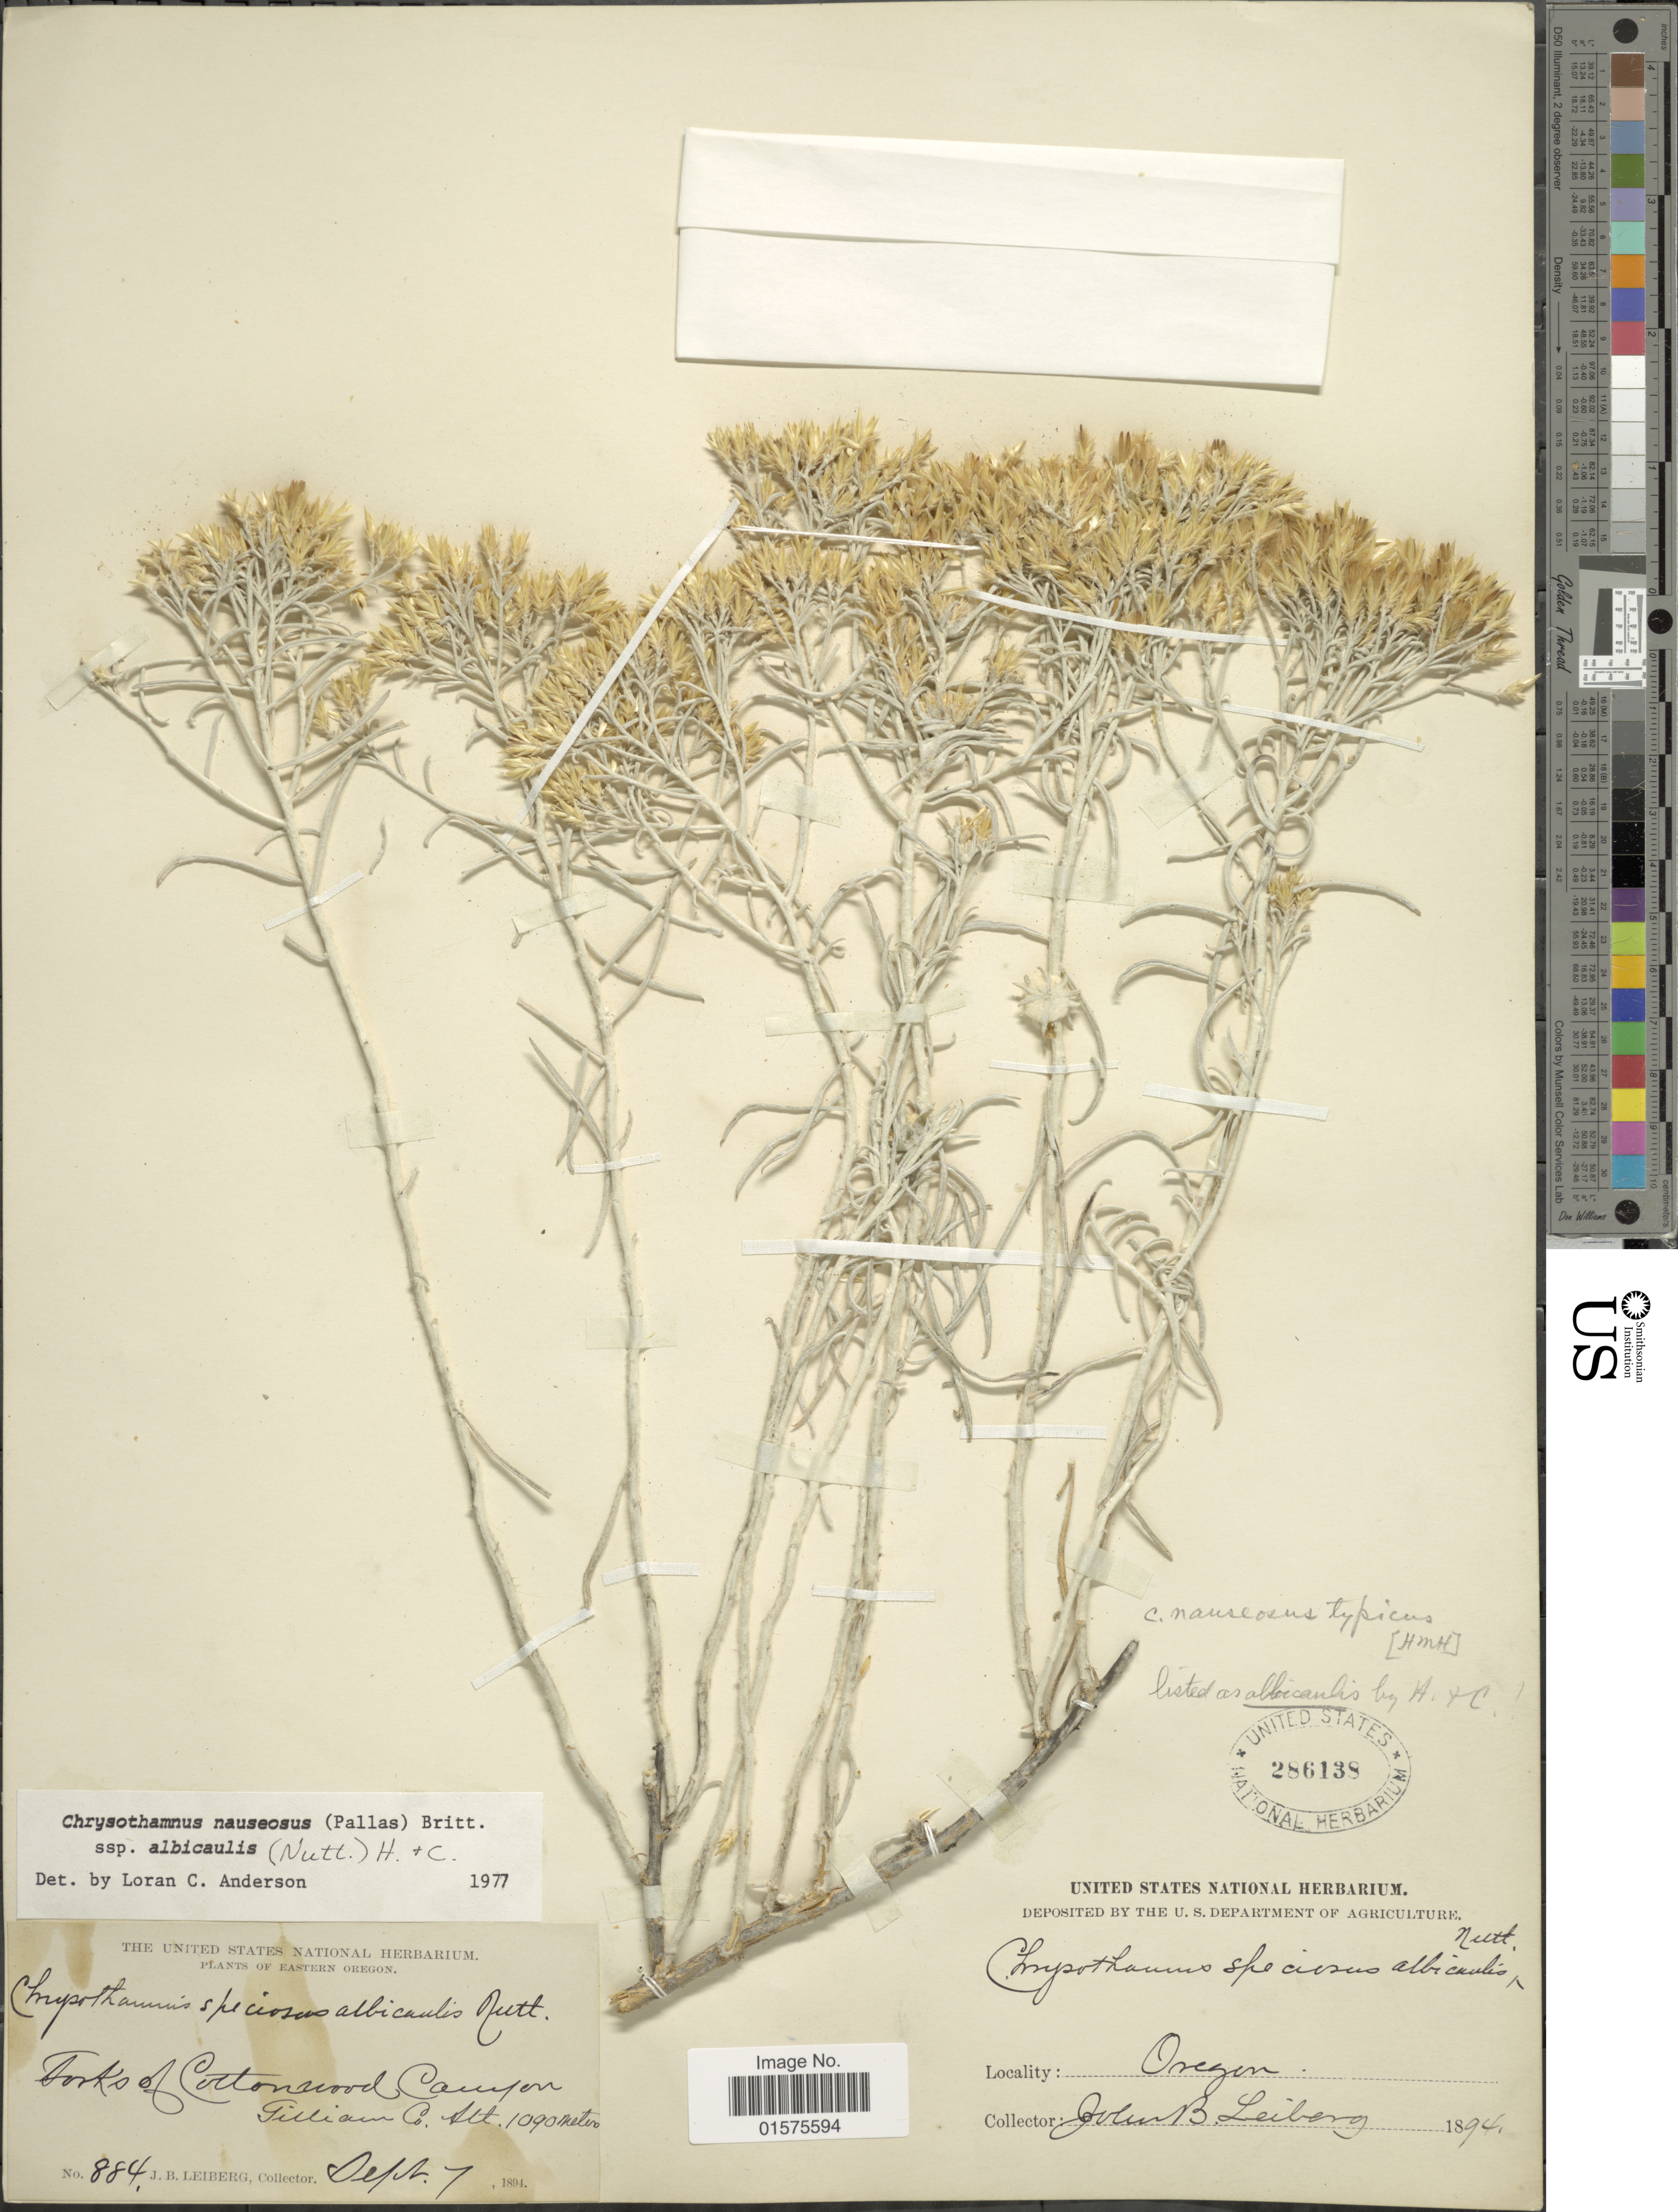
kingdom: Plantae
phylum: Tracheophyta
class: Magnoliopsida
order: Asterales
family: Asteraceae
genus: Ericameria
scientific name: Ericameria nauseosa var. speciosa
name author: (Nutt.) G.L. Nesom & G.I. Baird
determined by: Urbatsch, Lowell E., Curator (LSU), Louisiana State University (UNITED STATES)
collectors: J. B. Leiberg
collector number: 884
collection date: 1894-09-07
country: United States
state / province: Oregon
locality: Eastern Oregon. Forks of Cottonwood Canyon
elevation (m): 1090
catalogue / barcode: US 286138